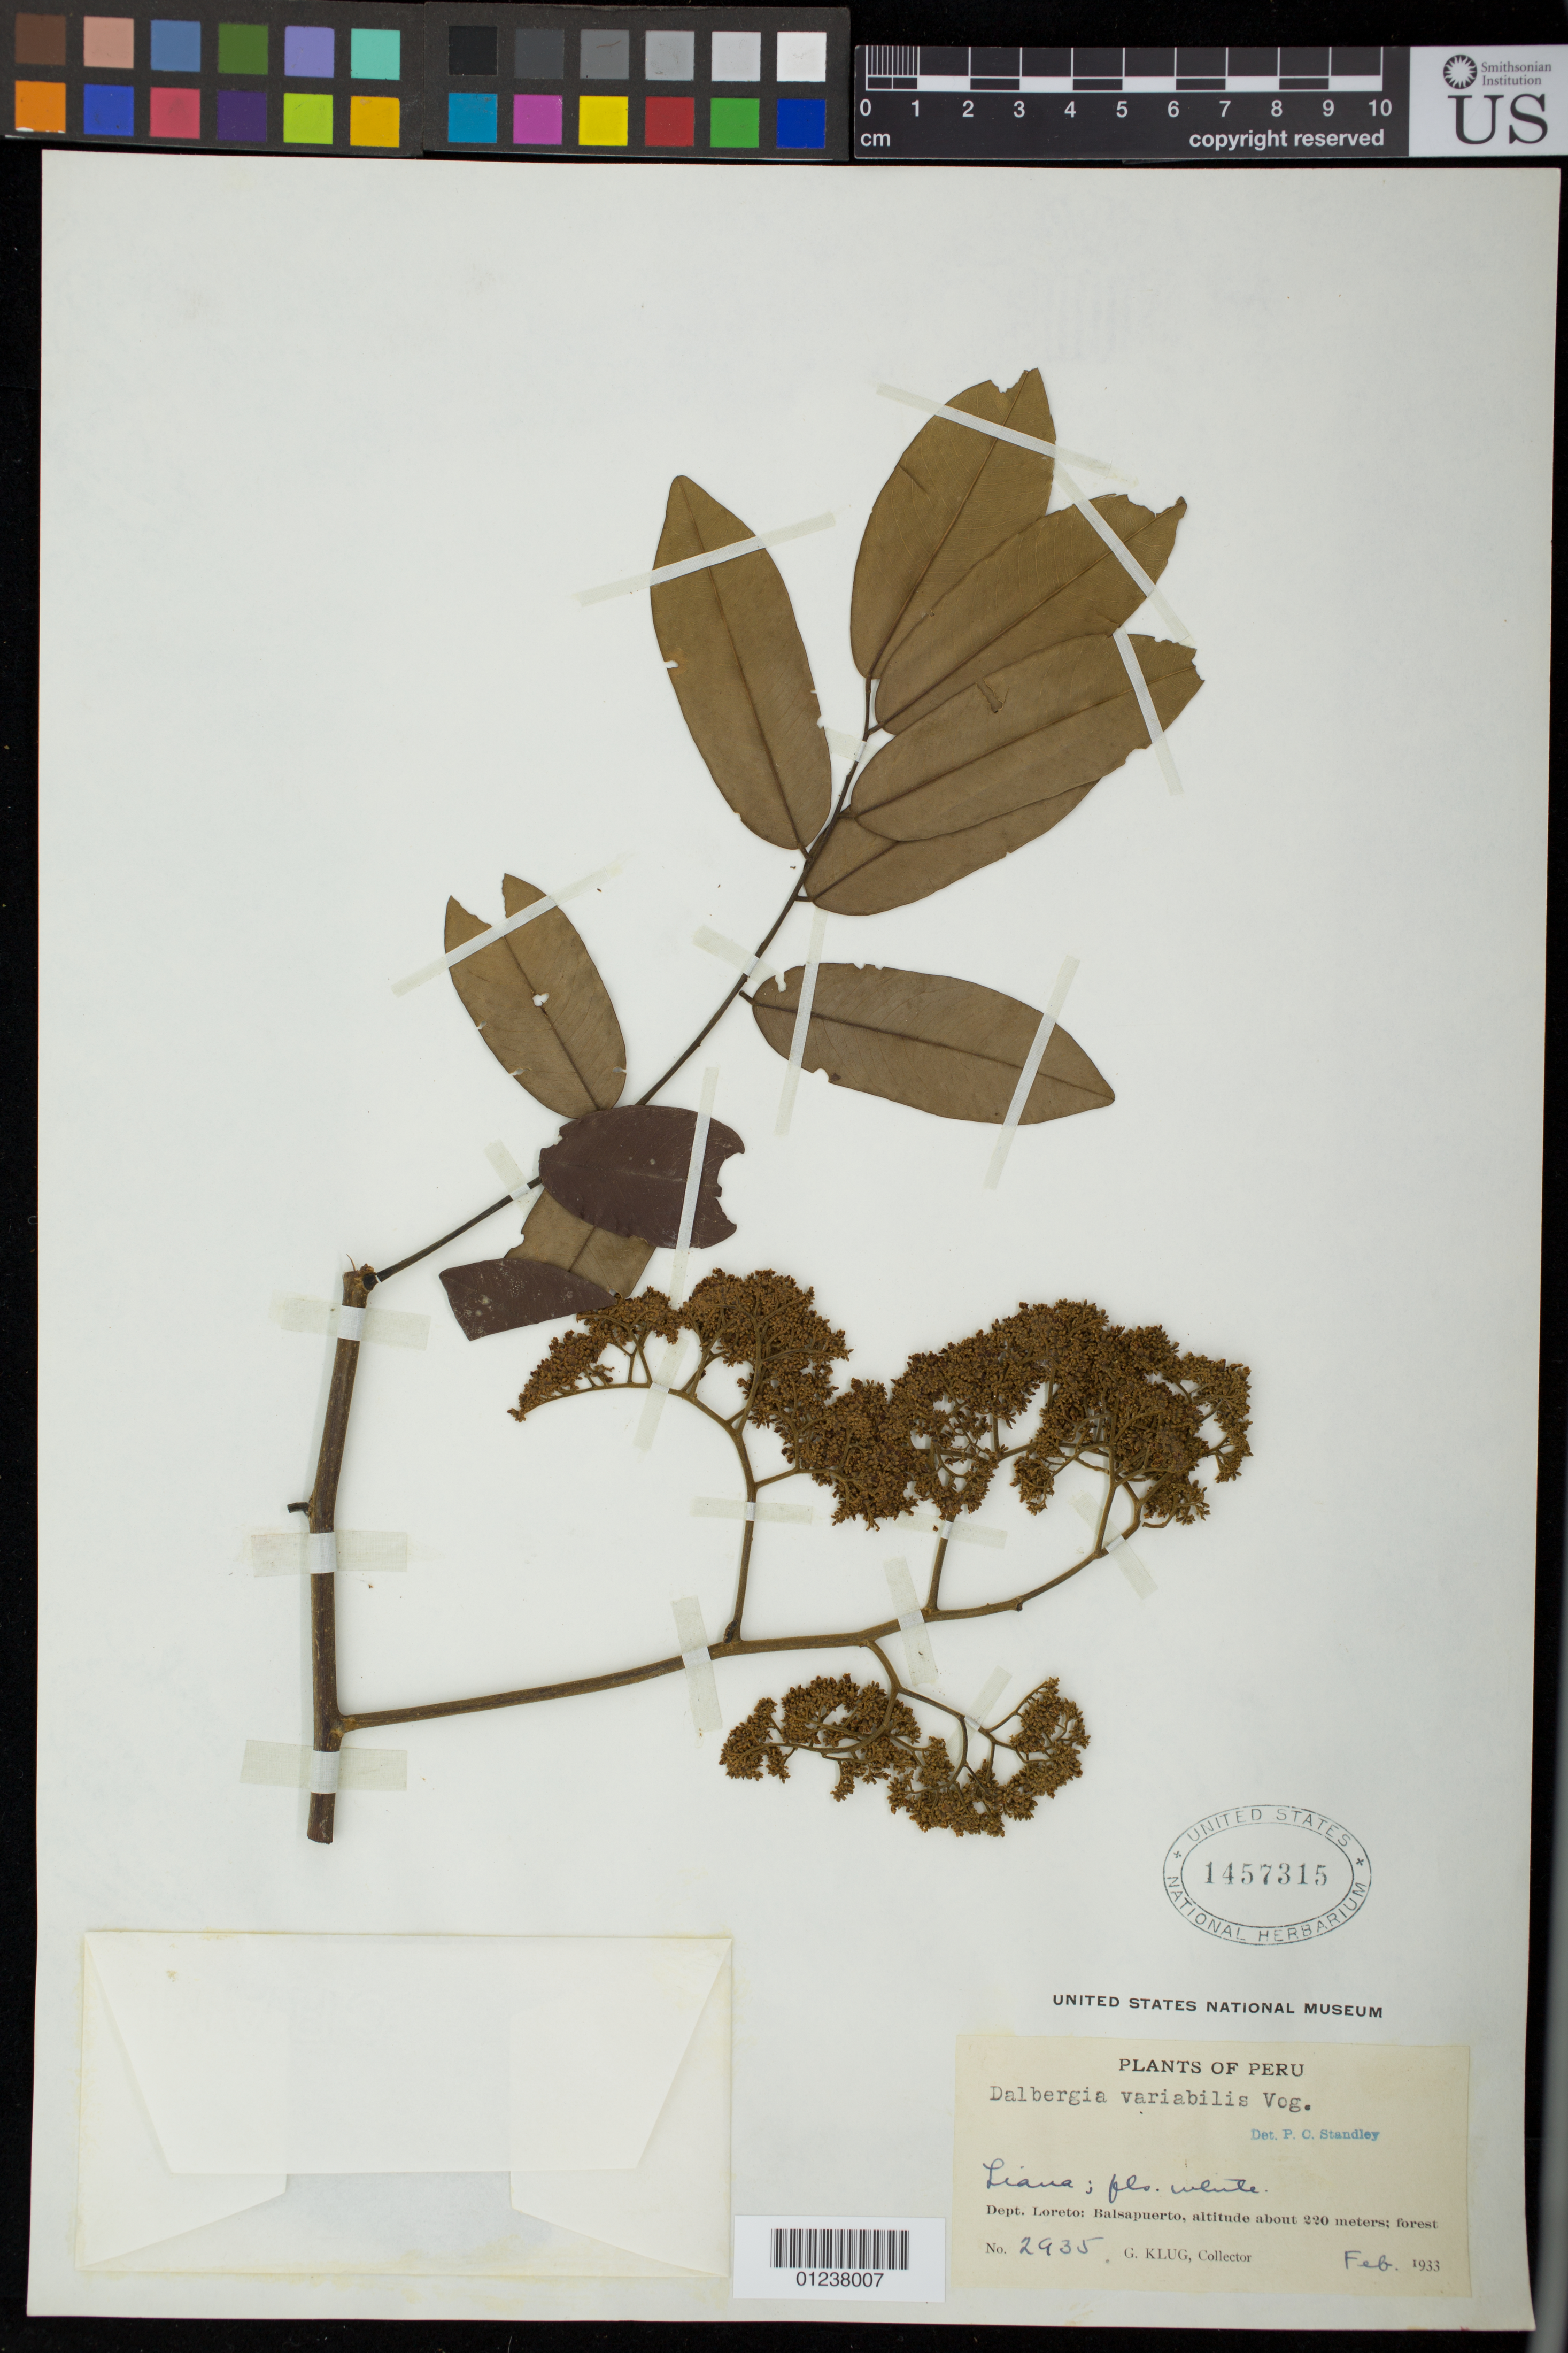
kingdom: Plantae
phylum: Tracheophyta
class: Magnoliopsida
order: Fabales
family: Fabaceae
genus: Dalbergia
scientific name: Dalbergia frutescens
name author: (Vell.) Britton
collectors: G. Klug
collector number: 2935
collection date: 1933-02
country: Peru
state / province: Loreto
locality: Balsapuerto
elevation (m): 220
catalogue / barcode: US 1457315